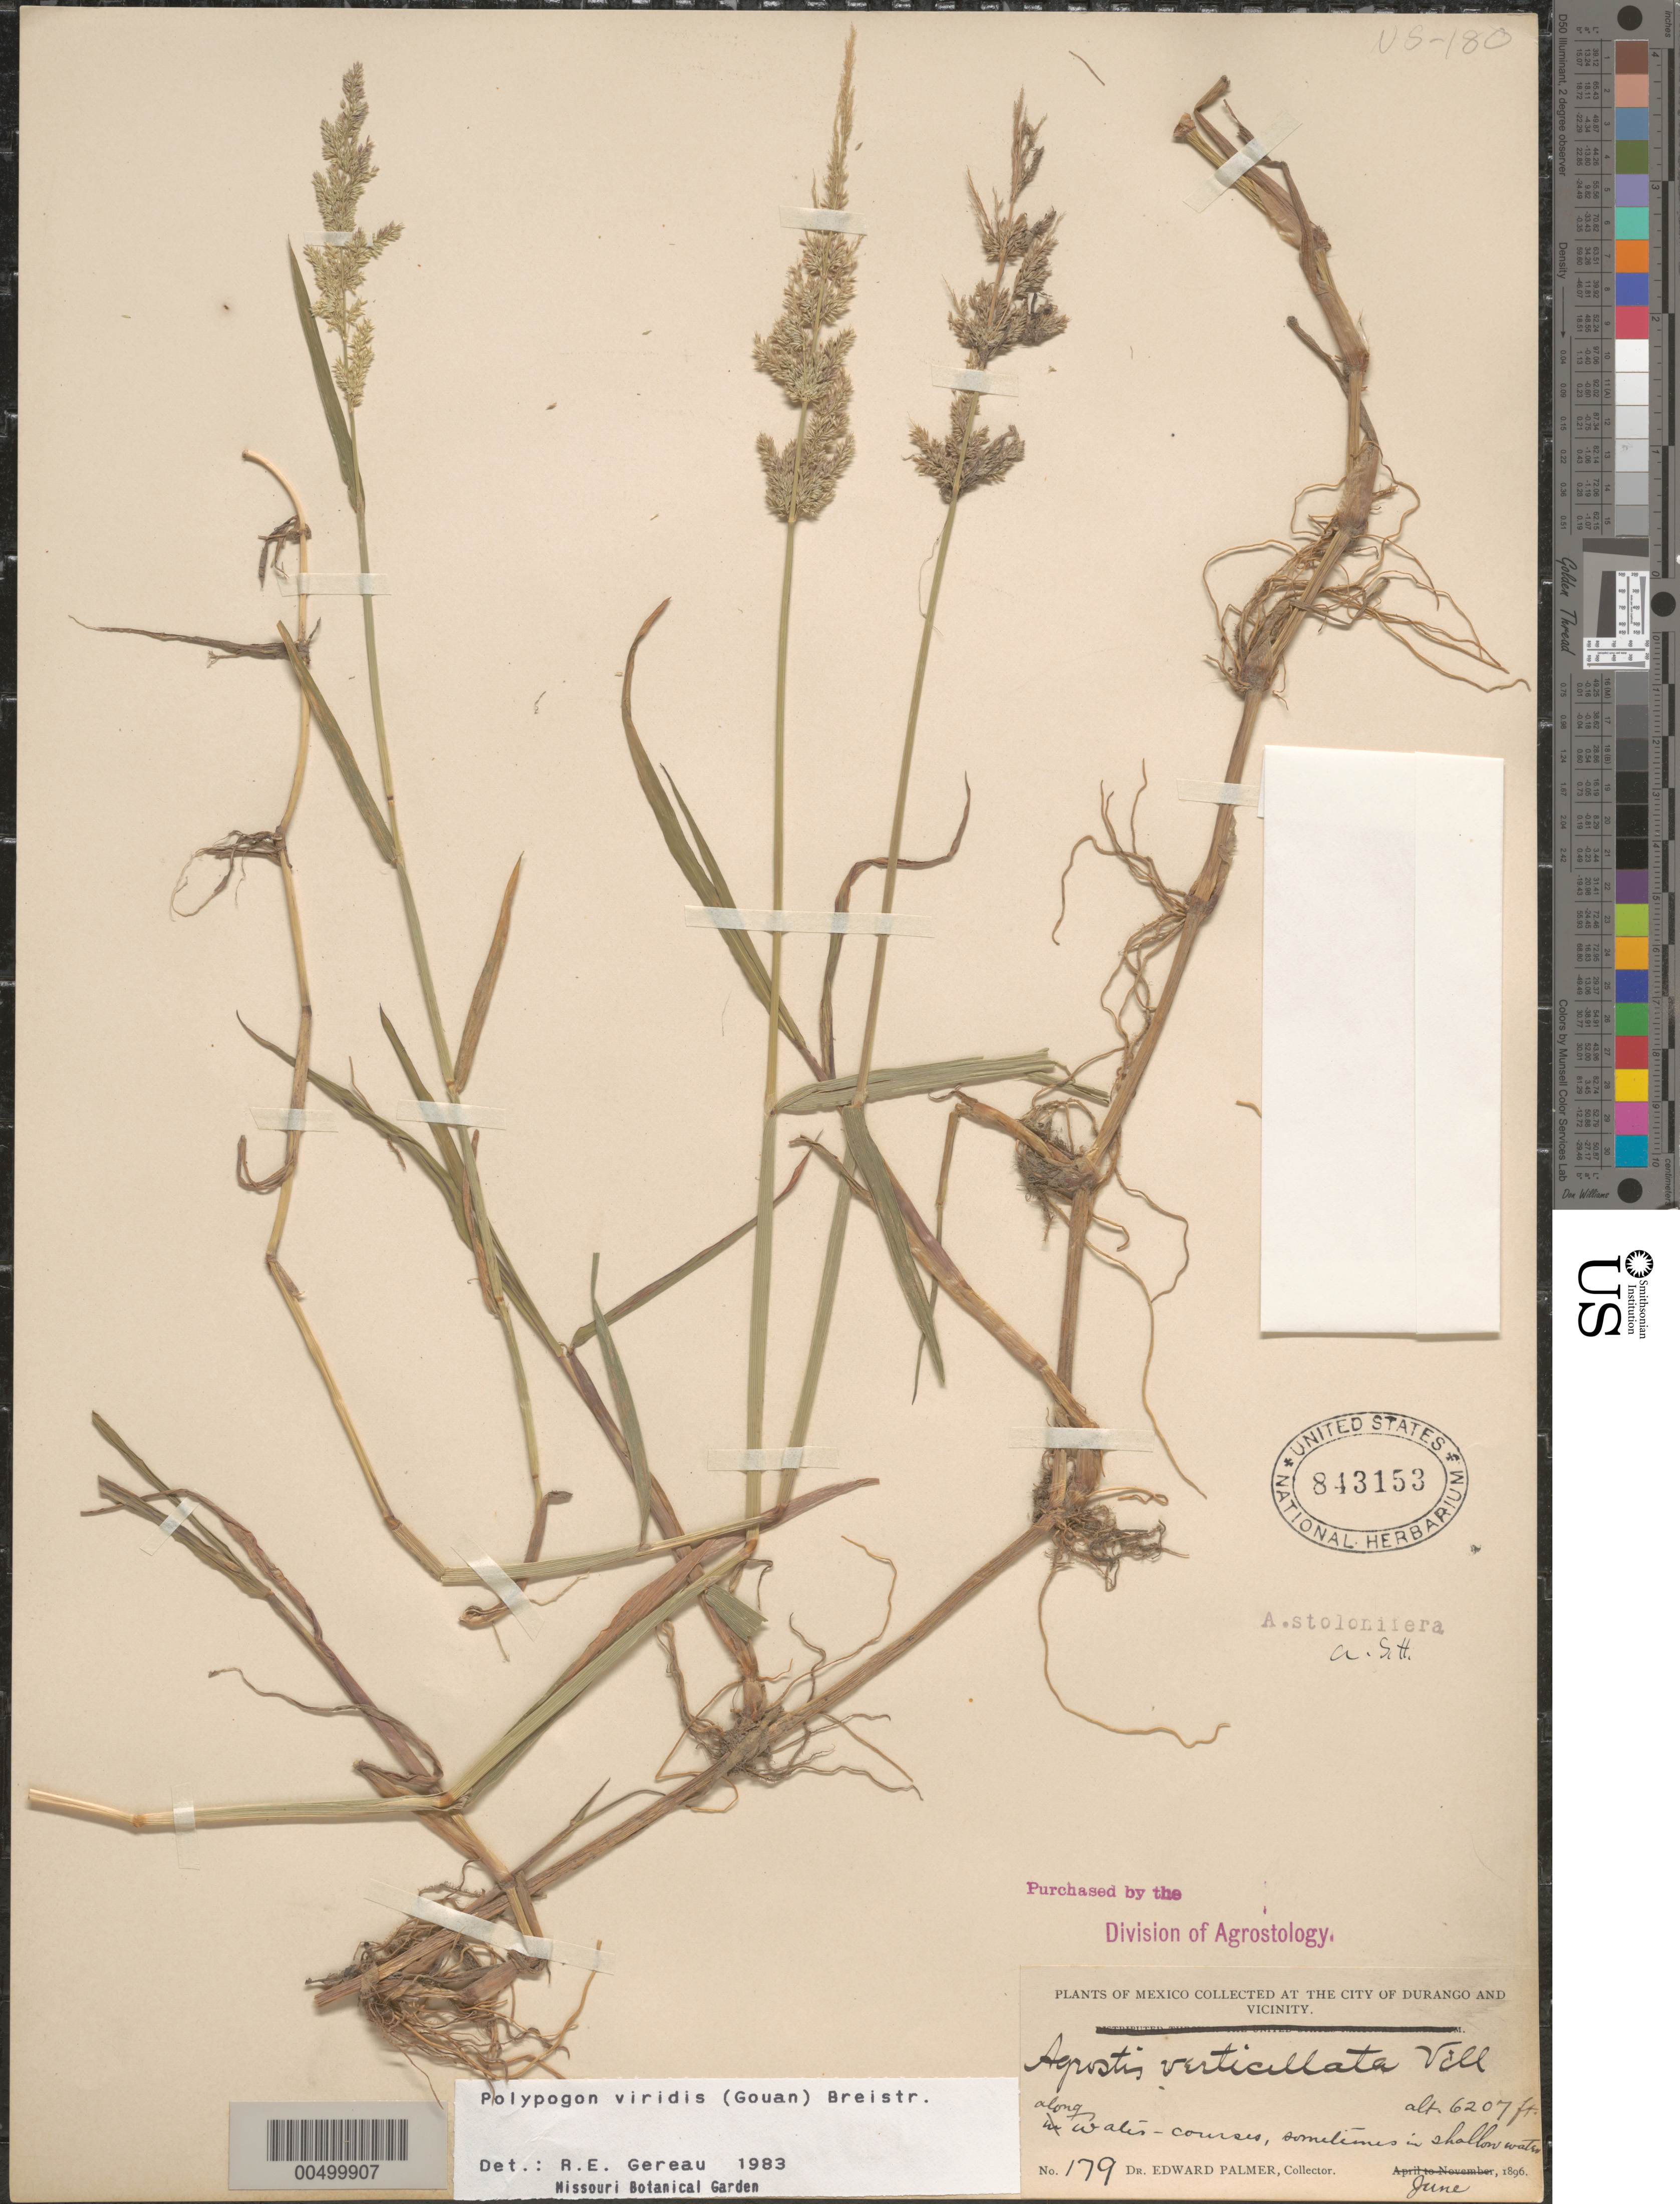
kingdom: Plantae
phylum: Tracheophyta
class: Liliopsida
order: Poales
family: Poaceae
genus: Polypogon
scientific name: Polypogon viridis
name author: (Gouan) Breistroffer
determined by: Gereau, R. E.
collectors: E. Palmer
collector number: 179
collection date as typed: Jun 1896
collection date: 1896-06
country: Mexico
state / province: Durango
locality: City of Durango & vicinity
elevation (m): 1892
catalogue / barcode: US 843153